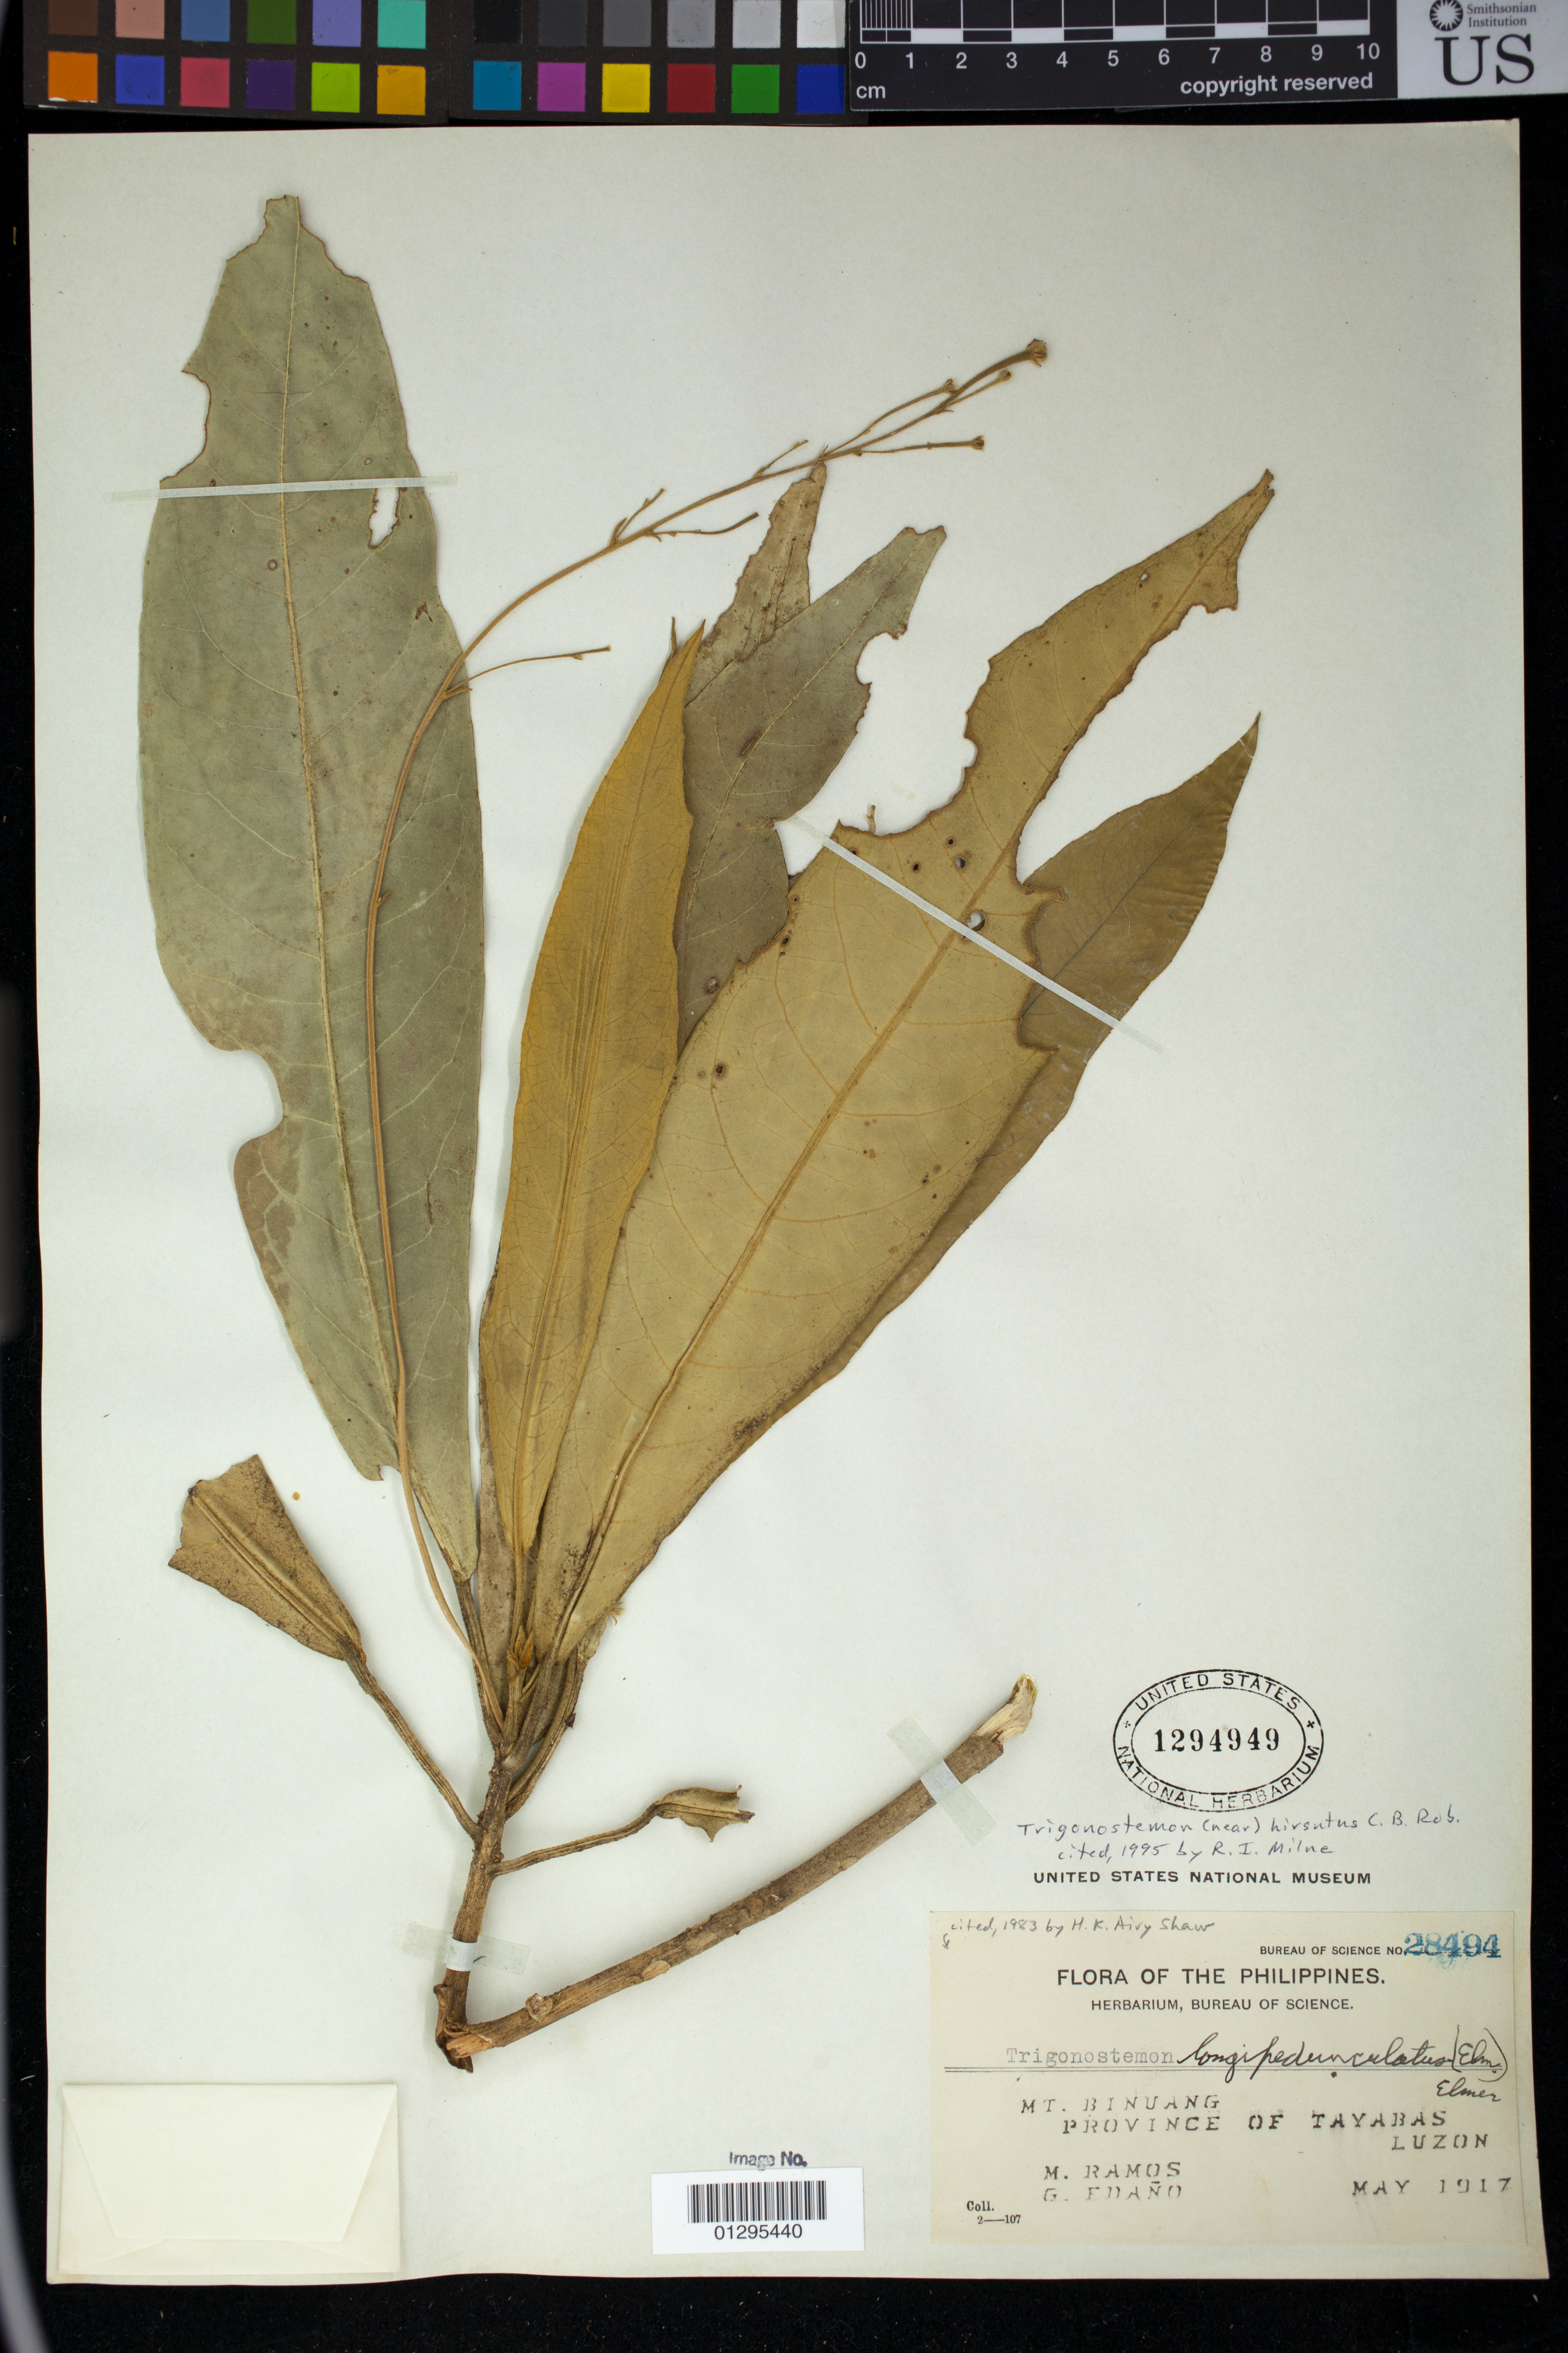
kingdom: Plantae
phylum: Tracheophyta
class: Magnoliopsida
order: Malpighiales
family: Euphorbiaceae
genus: Trigonostemon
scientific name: Trigonostemon hirsutus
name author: C.B. Rob.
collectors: F. Ramos M. & G. E. Edaño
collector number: Bur. Sci. 28494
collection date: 1917-05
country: Philippines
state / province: Calabarzon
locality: Mt. Binuang, Province of Tayabas, Luzon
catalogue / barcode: US 1294949